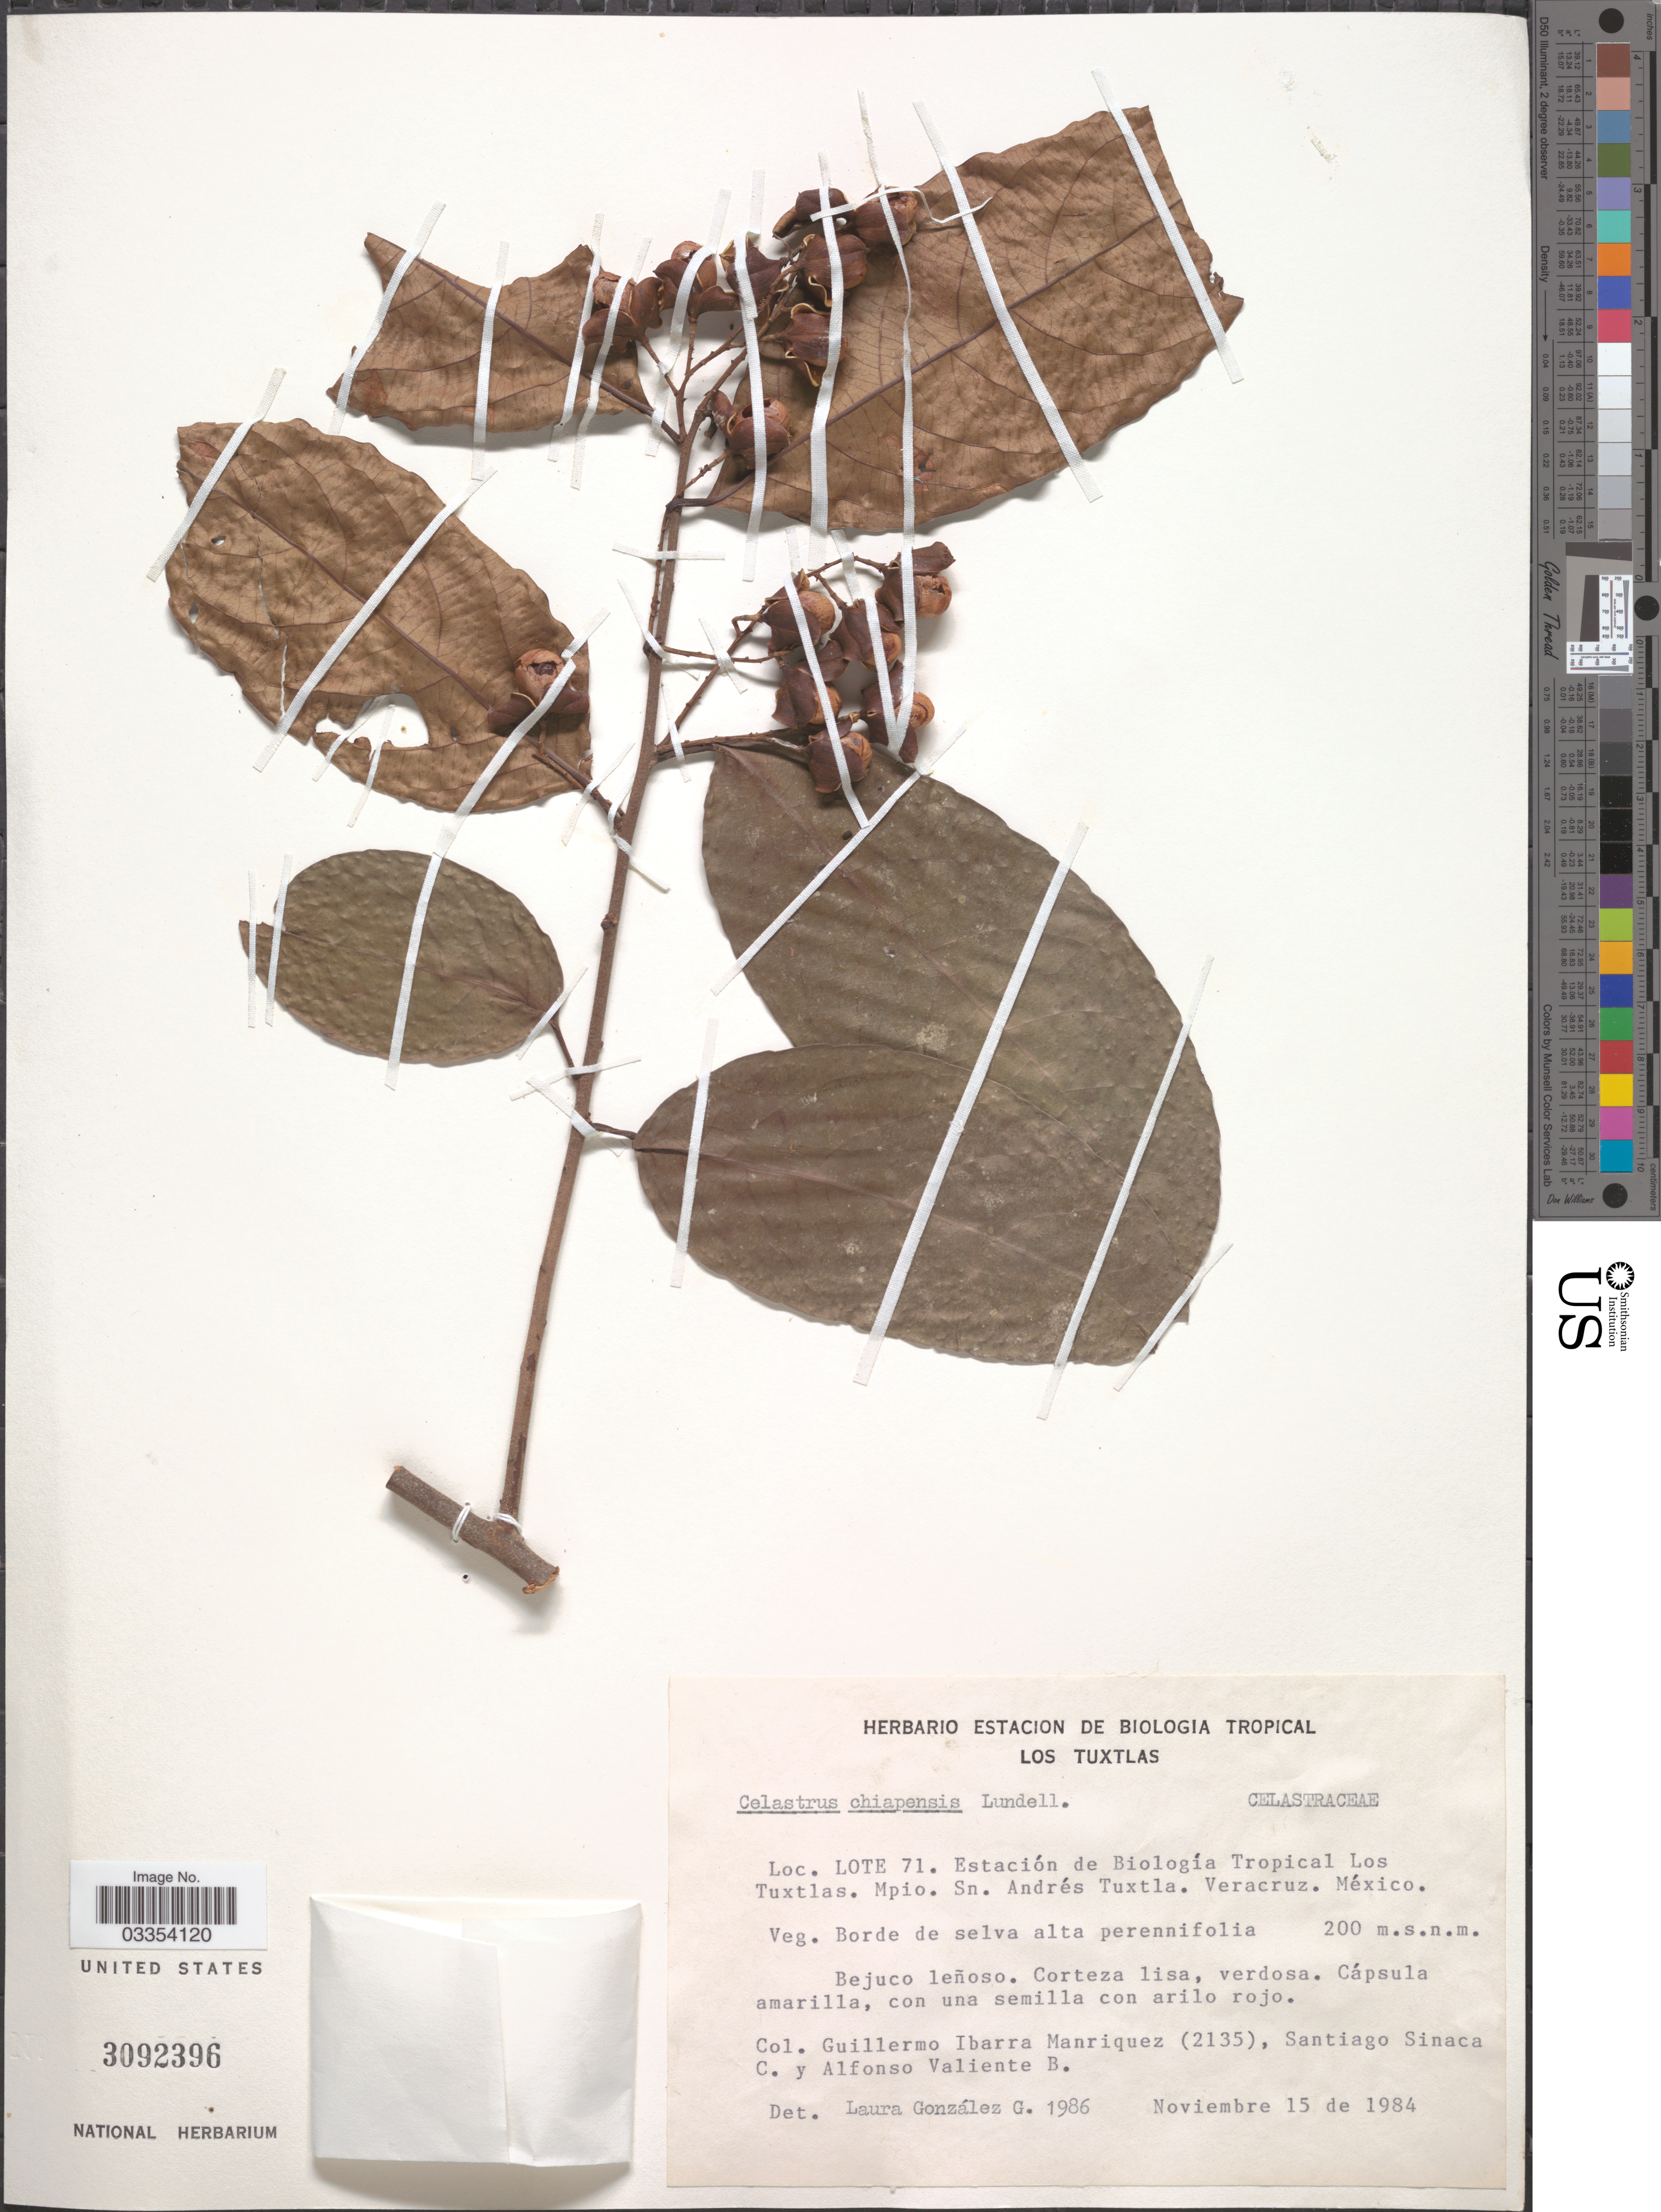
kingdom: Plantae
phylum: Tracheophyta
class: Magnoliopsida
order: Celastrales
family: Celastraceae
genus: Celastrus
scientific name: Celastrus vulcanicola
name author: Donn. Sm.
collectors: G. Ibarra M., S. Sinaca-Colin & A. Valiente B.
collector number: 2135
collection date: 1984-11-15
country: Mexico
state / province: Veracruz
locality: LOTE 71. Estación de Biología Tropical Los Tuxtlas. Mpio. Sn. Andrés Tuxtla. Veracruz.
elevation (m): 200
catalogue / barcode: US 3092396